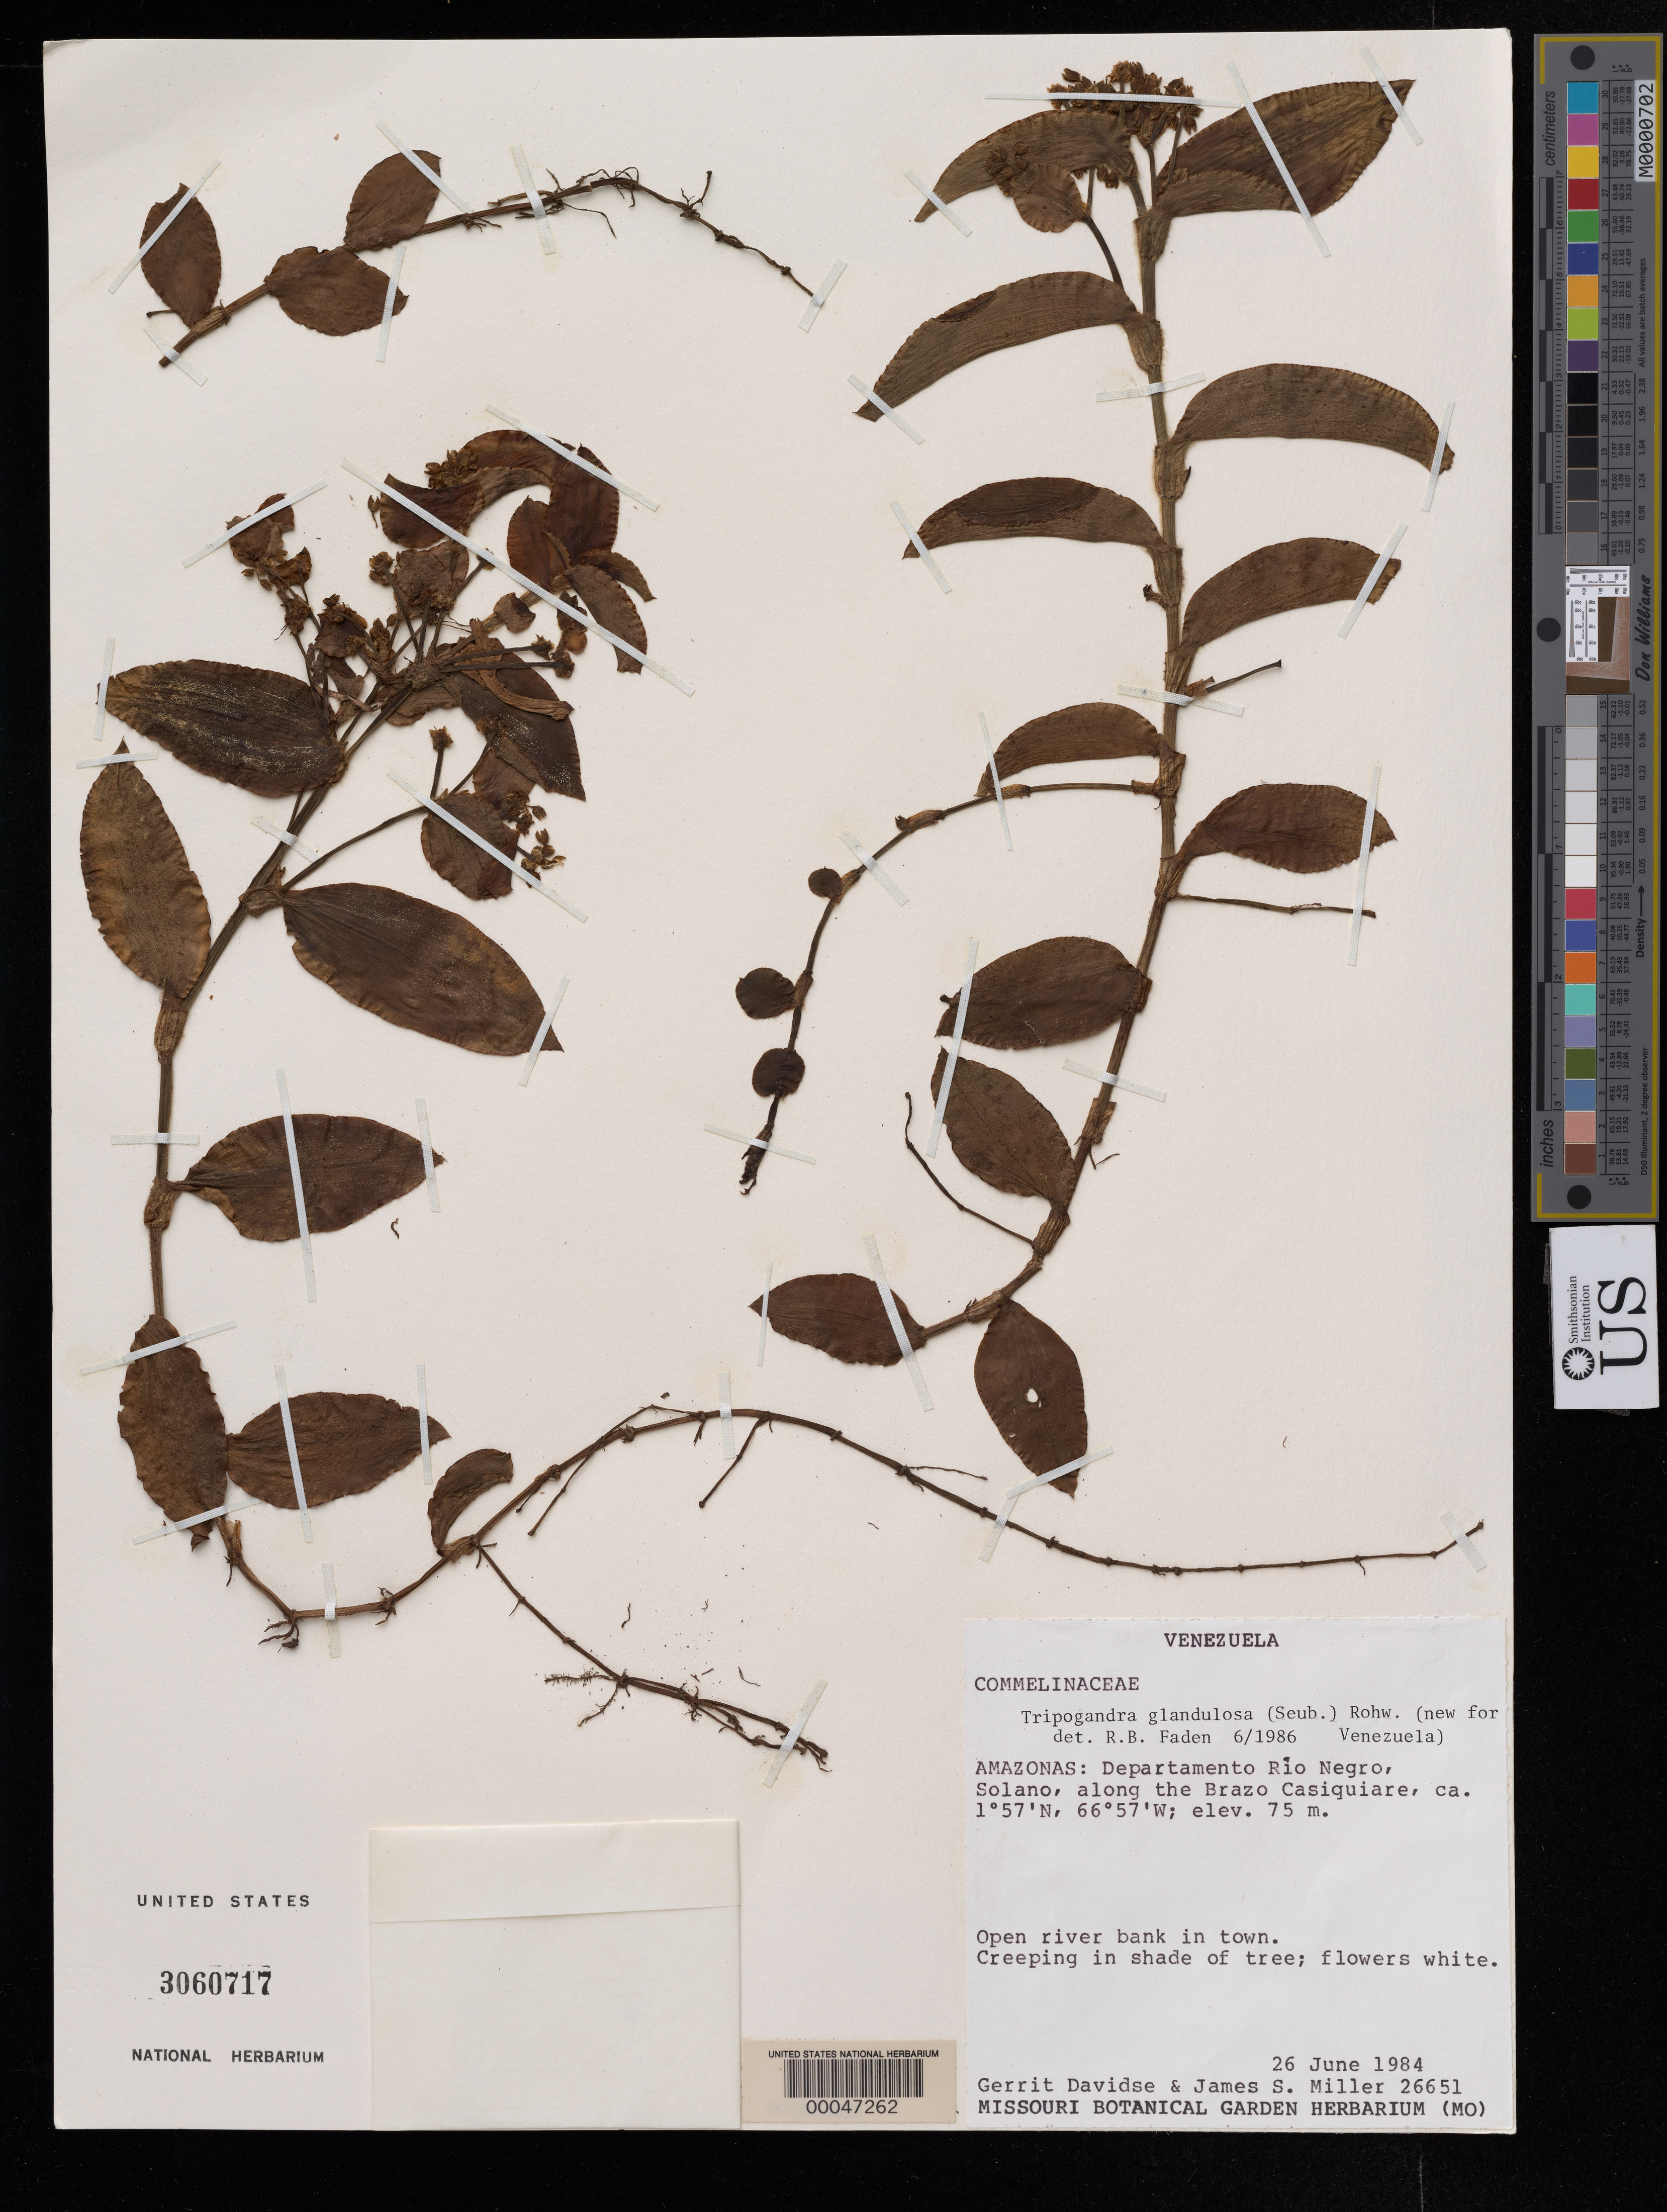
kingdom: Plantae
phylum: Tracheophyta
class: Liliopsida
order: Commelinales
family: Commelinaceae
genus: Tripogandra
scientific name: Tripogandra glandulosa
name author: (Seub.) Rohweder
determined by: Faden, Robert B., (US), Smithsonian Institution - National Museum of Natural History (UNITED STATES)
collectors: G. Davidse & J. S. Miller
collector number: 26651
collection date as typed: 26 Jun 1984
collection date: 1984-06-26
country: Venezuela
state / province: Amazonas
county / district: Rio Negro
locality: Solano, along rio casiquiare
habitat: River bank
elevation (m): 75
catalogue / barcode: US 3060717